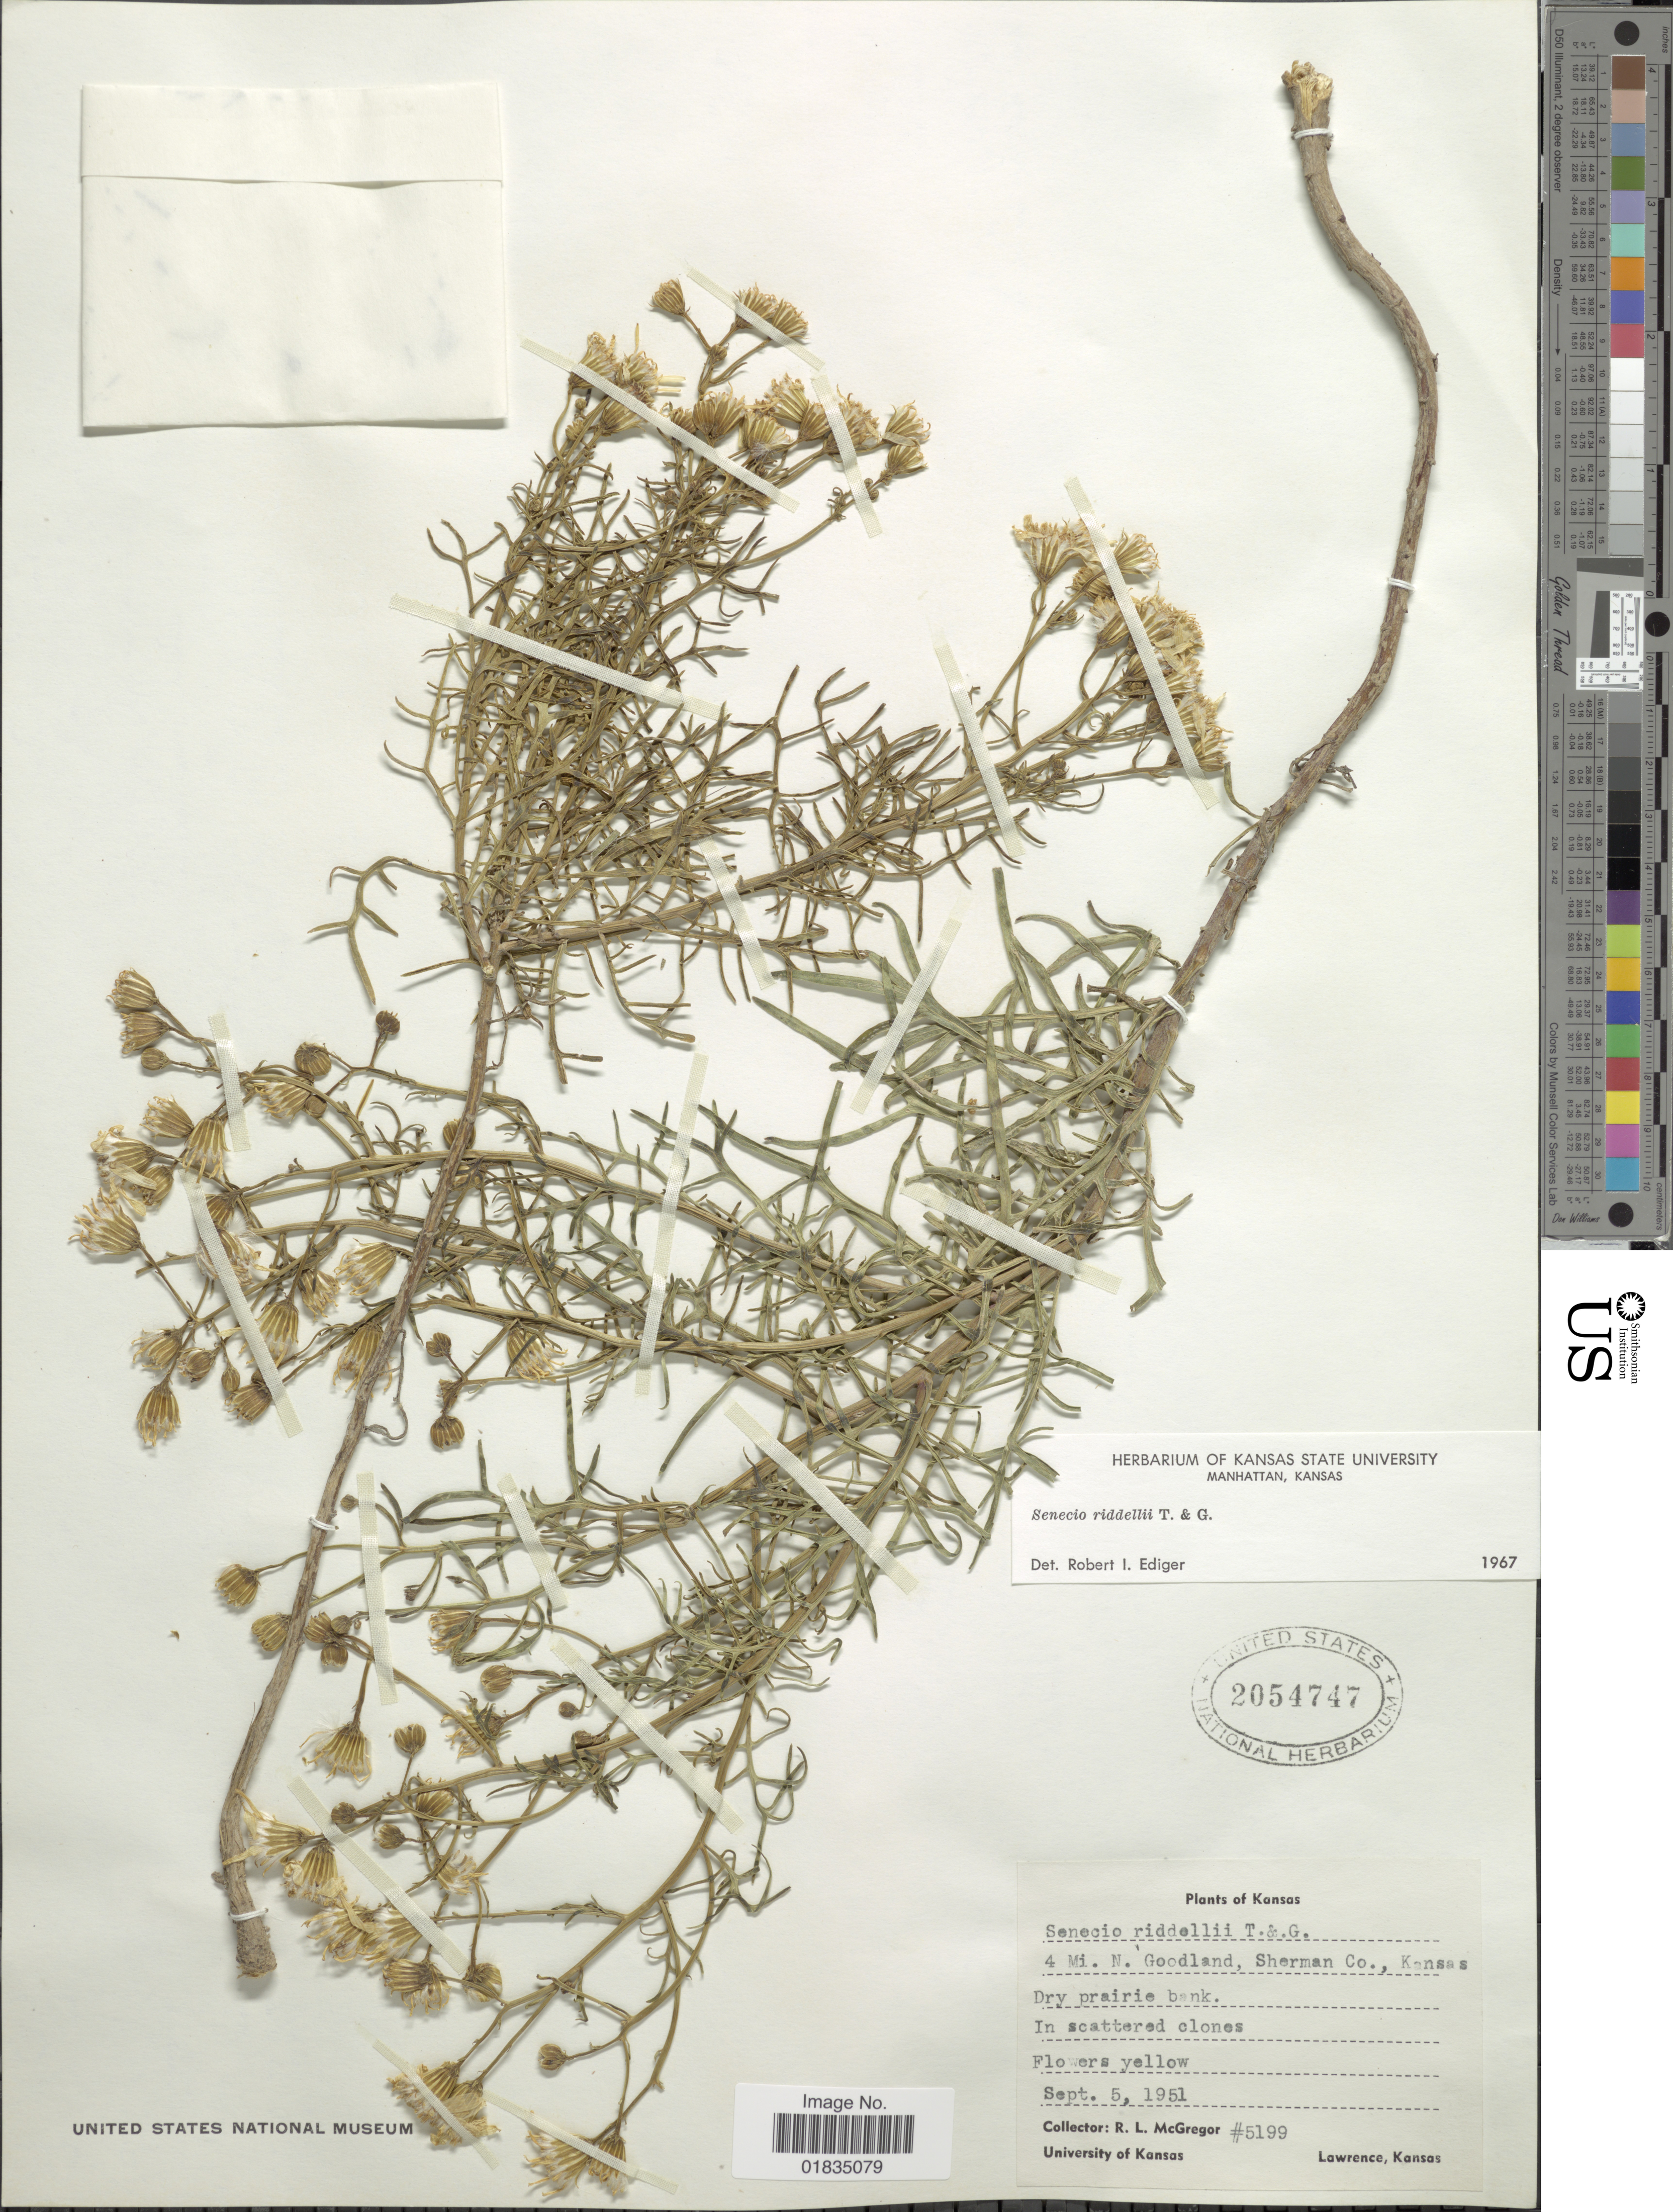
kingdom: Plantae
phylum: Tracheophyta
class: Magnoliopsida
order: Asterales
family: Asteraceae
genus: Senecio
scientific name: Senecio riddellii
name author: Torr. & A. Gray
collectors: R. McGregor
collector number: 5199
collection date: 1951-09-05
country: United States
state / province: Kansas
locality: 4 mI. N. Goodland, Sherman Co.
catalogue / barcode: US 2054747